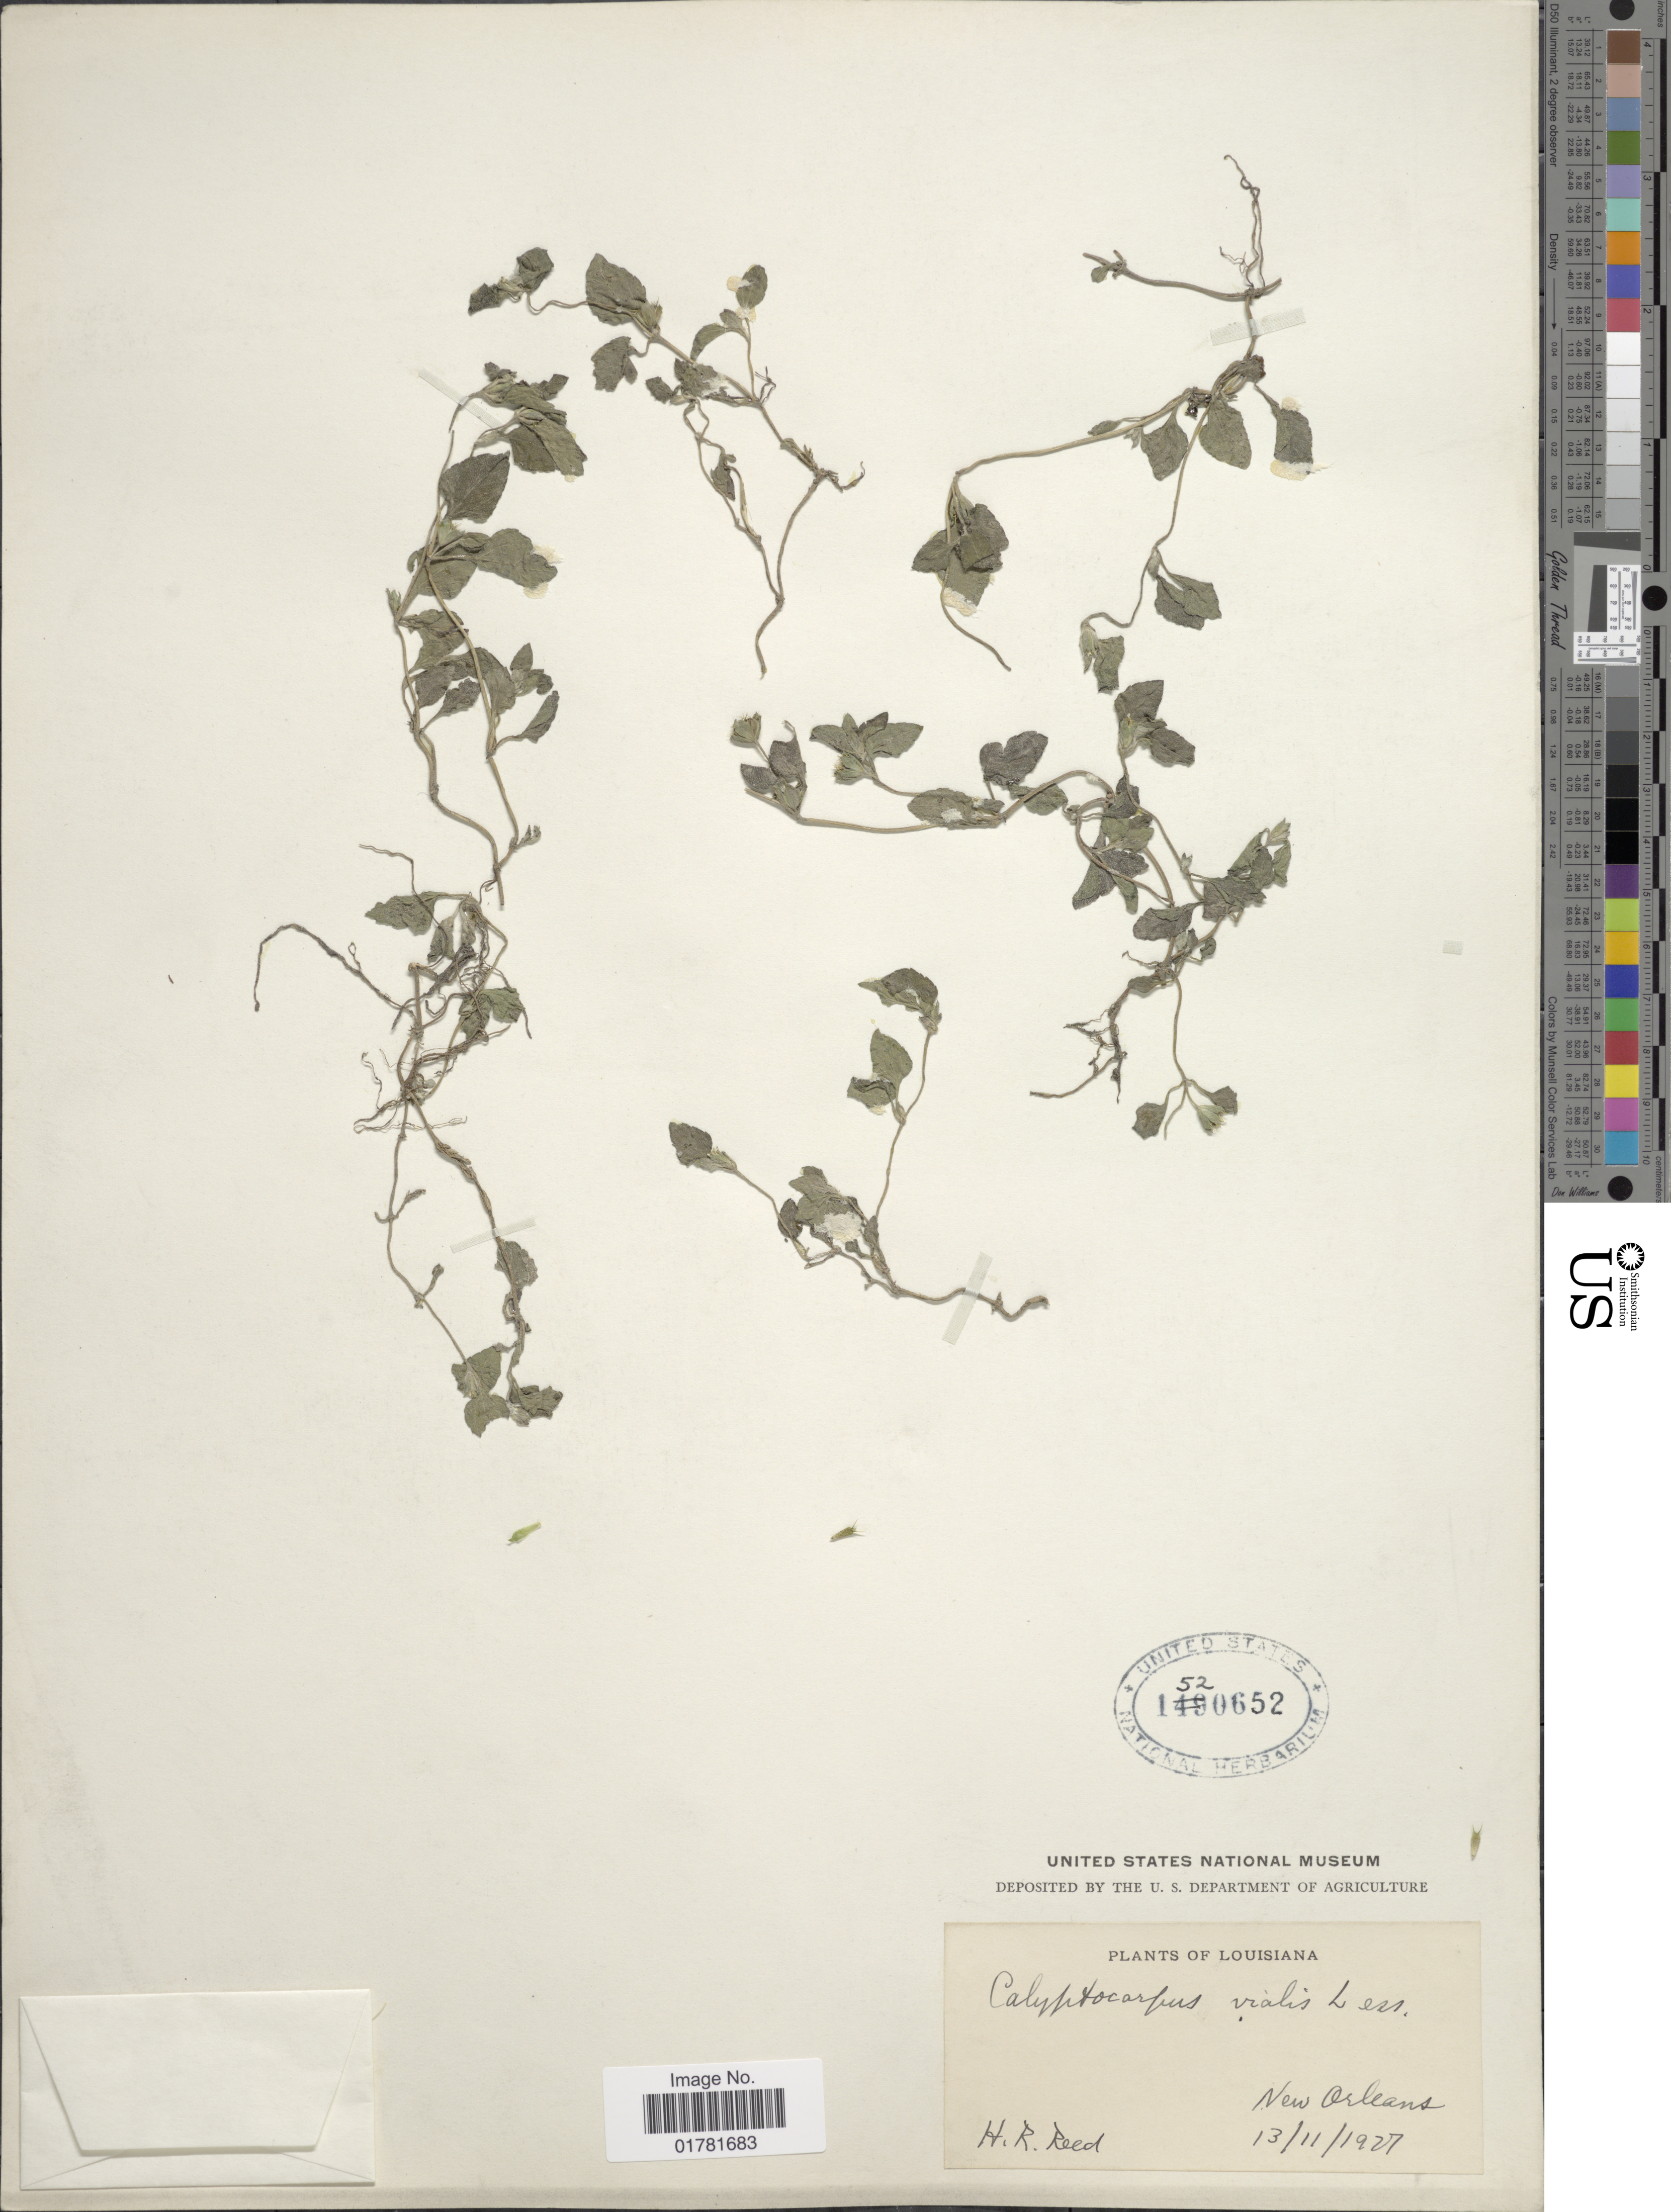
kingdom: Plantae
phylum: Tracheophyta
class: Magnoliopsida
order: Asterales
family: Asteraceae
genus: Calyptocarpus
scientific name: Calyptocarpus vialis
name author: Less.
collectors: H. Reed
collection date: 1927-11-13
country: United States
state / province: Louisiana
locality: New Orleans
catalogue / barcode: US 1520652